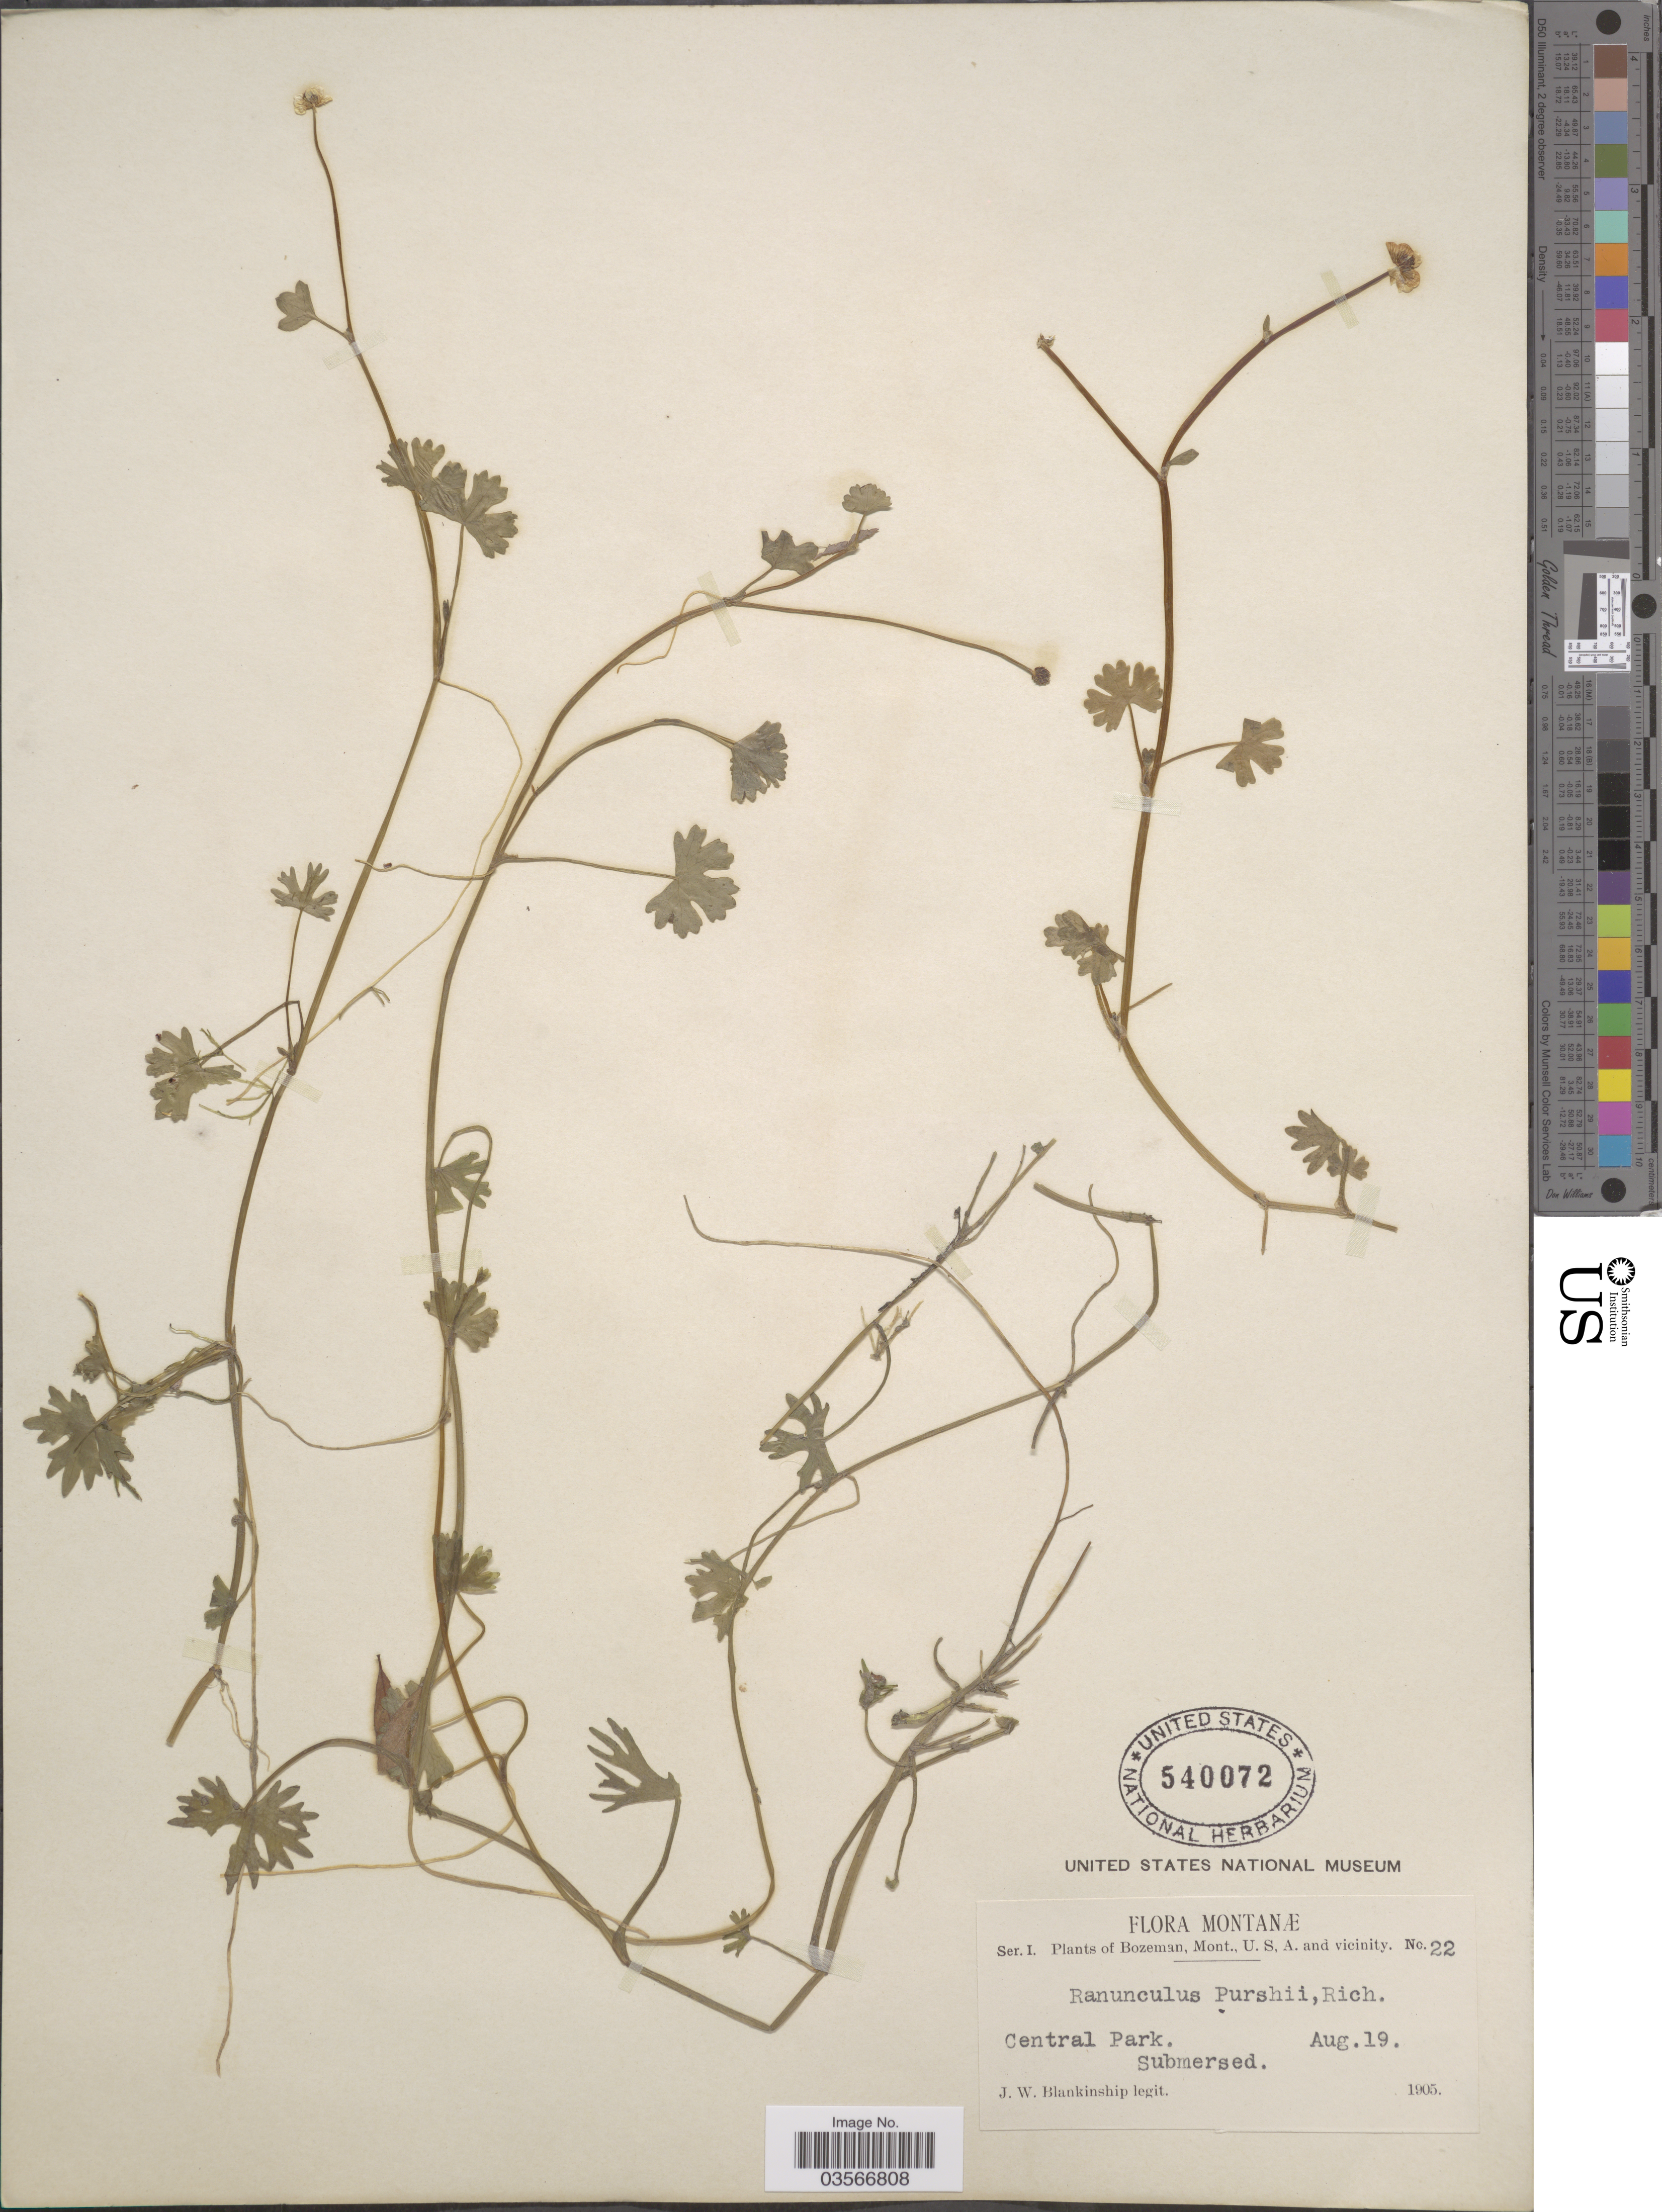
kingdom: Plantae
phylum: Tracheophyta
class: Magnoliopsida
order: Ranunculales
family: Ranunculaceae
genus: Ranunculus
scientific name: Ranunculus gmelinii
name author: DC.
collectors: J. W. Blankinship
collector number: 22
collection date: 1905-08-19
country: United States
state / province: Montana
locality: Bozeman, Mont., and vicinity. Central Park. Submersed.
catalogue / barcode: US 540072